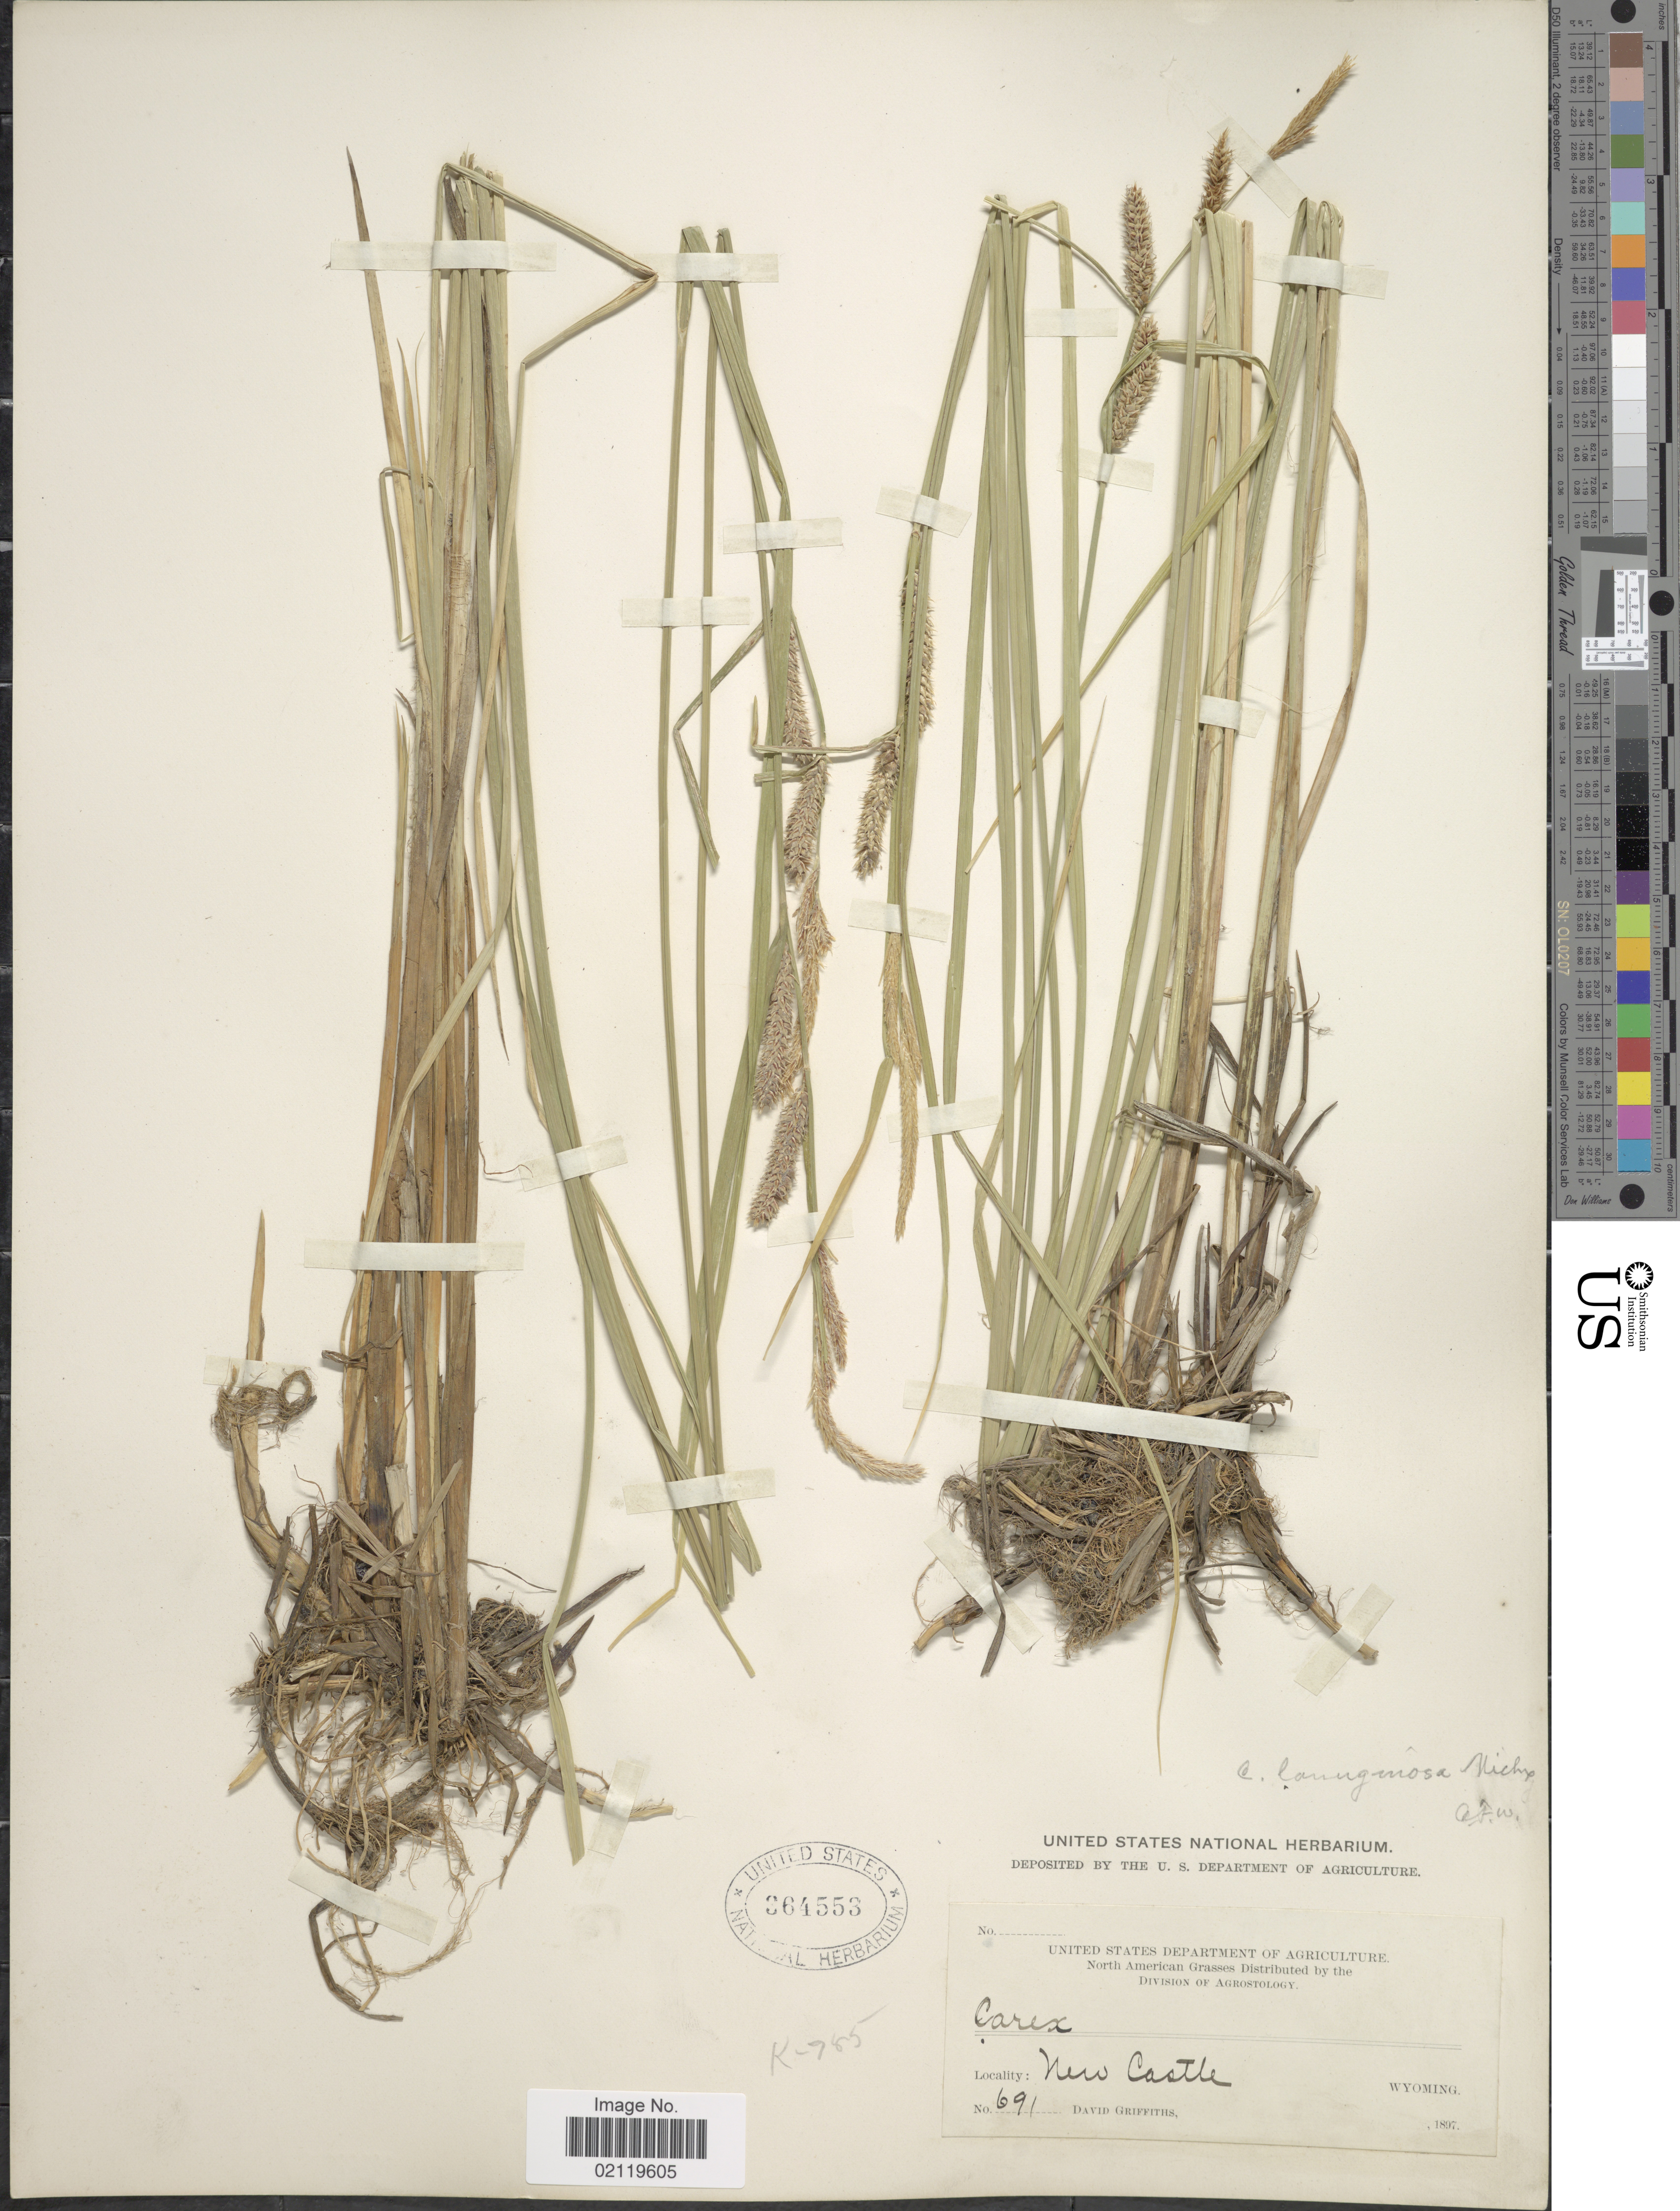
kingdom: Plantae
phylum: Tracheophyta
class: Liliopsida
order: Poales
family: Cyperaceae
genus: Carex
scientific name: Carex pellita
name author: Muhl. ex Willd.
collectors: D. Griffiths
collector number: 691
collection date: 1897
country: United States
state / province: Wyoming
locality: New castle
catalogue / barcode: US 364553